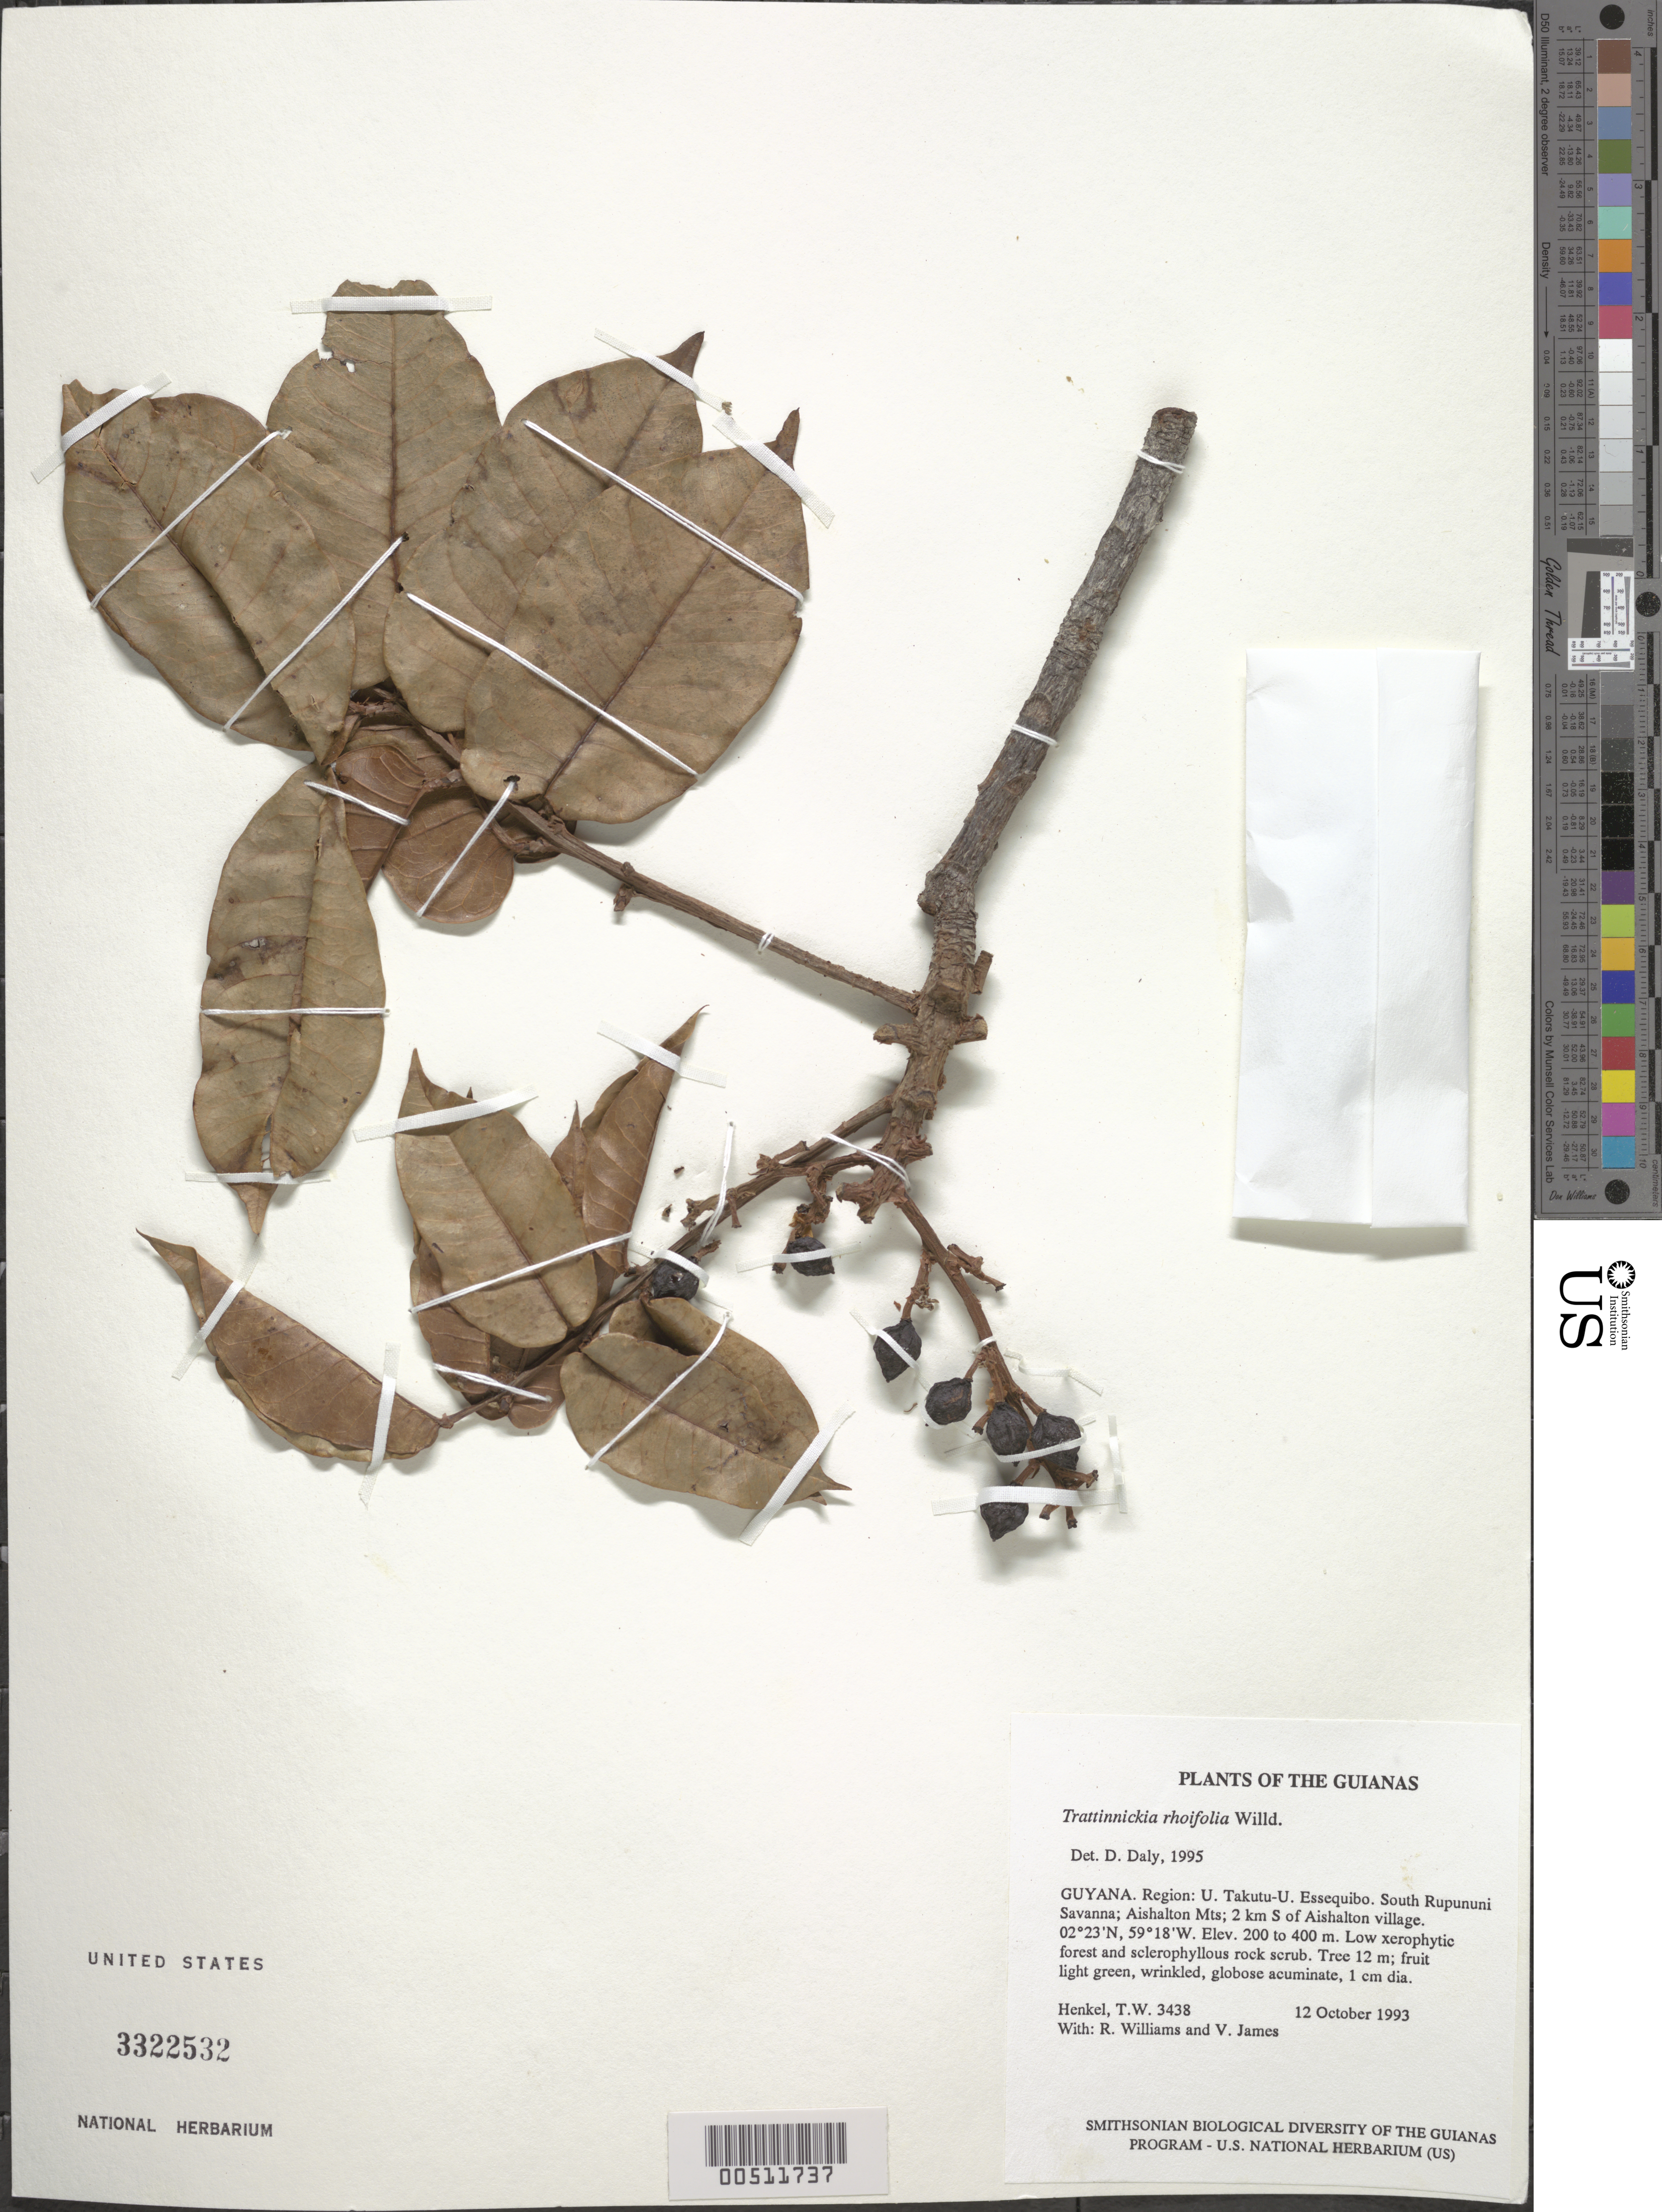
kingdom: Plantae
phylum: Tracheophyta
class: Magnoliopsida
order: Sapindales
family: Burseraceae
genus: Trattinnickia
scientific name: Trattinnickia rhoifolia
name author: Willd.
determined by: Daly, D. C.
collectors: T. Henkel, R. Williams & V. James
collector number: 3438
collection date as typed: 12 October 1993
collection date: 1993-10-12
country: Guyana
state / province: U. Takutu-U. Essequibo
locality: South Rupununi Savanna; Aishalton Mts; 2 km S of Aishalton village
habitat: Low xerophytic forest and sclerophyllous rock scrub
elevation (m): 200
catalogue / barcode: US 3322532